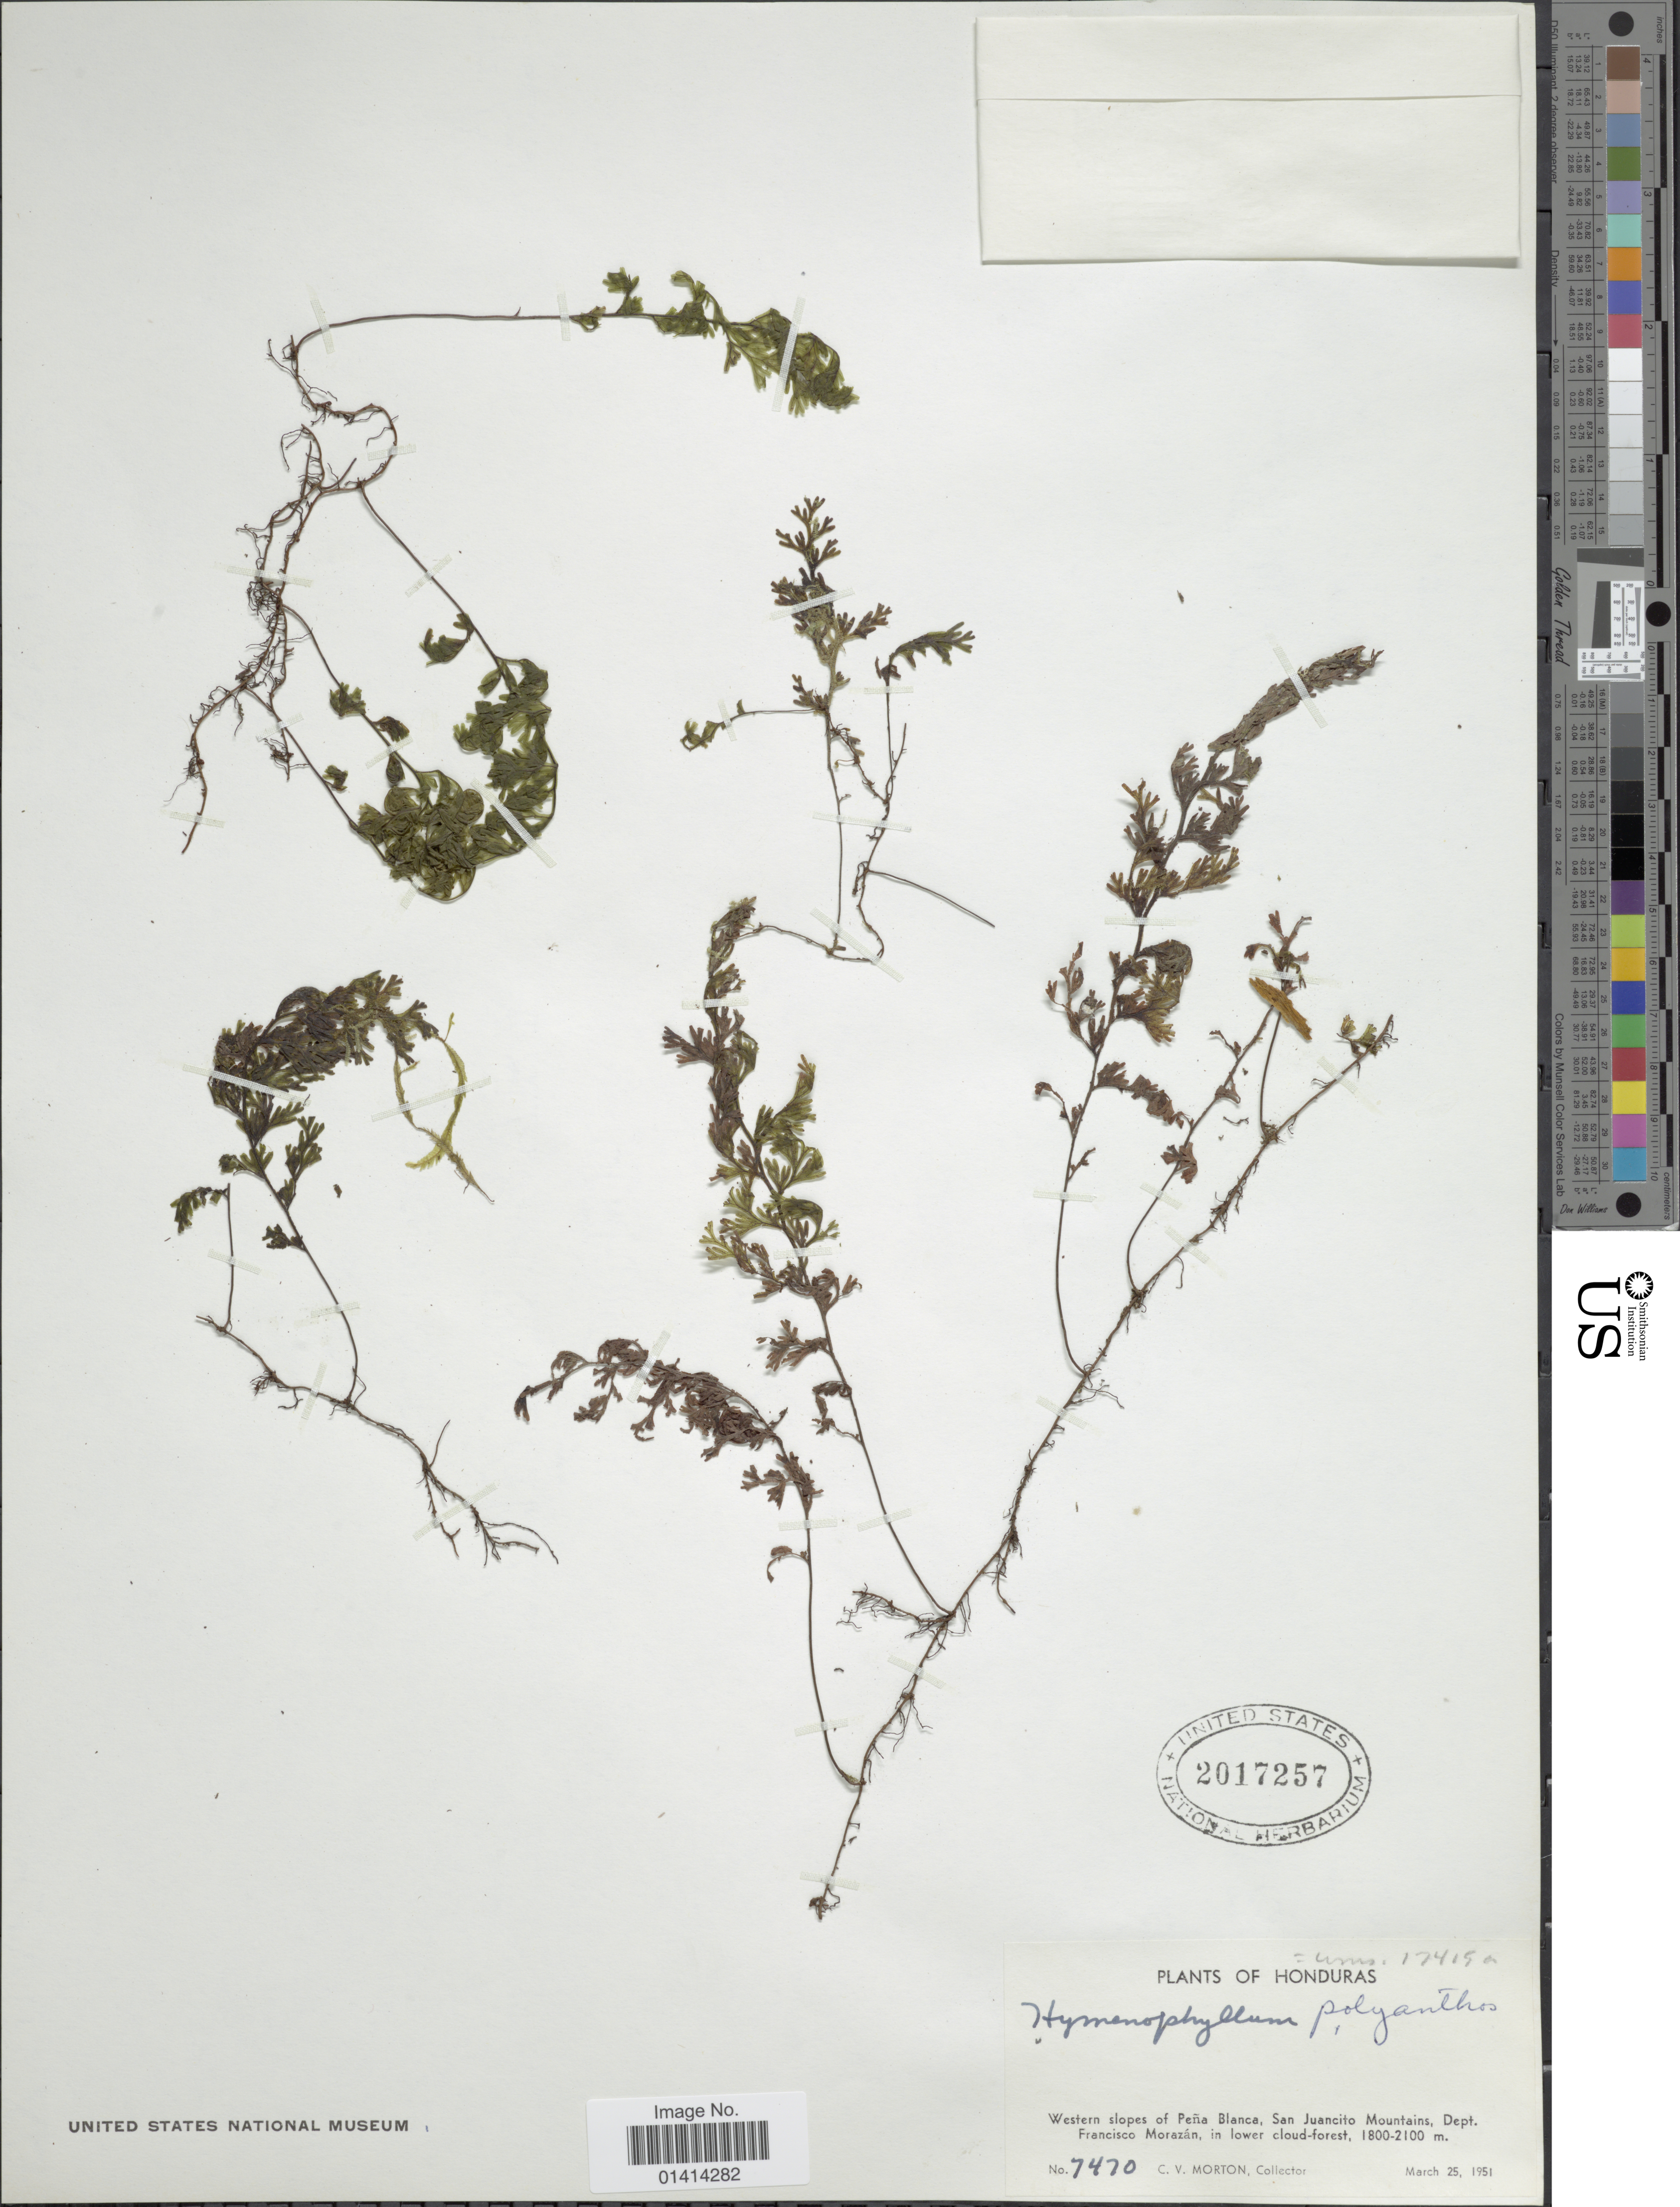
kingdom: Plantae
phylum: Tracheophyta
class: Polypodiopsida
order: Hymenophyllales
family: Hymenophyllaceae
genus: Hymenophyllum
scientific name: Hymenophyllum polyanthos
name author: (Sw.) Sw.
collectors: C. V. Morton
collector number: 7470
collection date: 1951-03-25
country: Honduras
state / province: Fco. Morazán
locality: Western slopes of Peña Blanca, San Juancito Mountains, Dept Francisco Morazán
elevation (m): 1800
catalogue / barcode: US 2017257